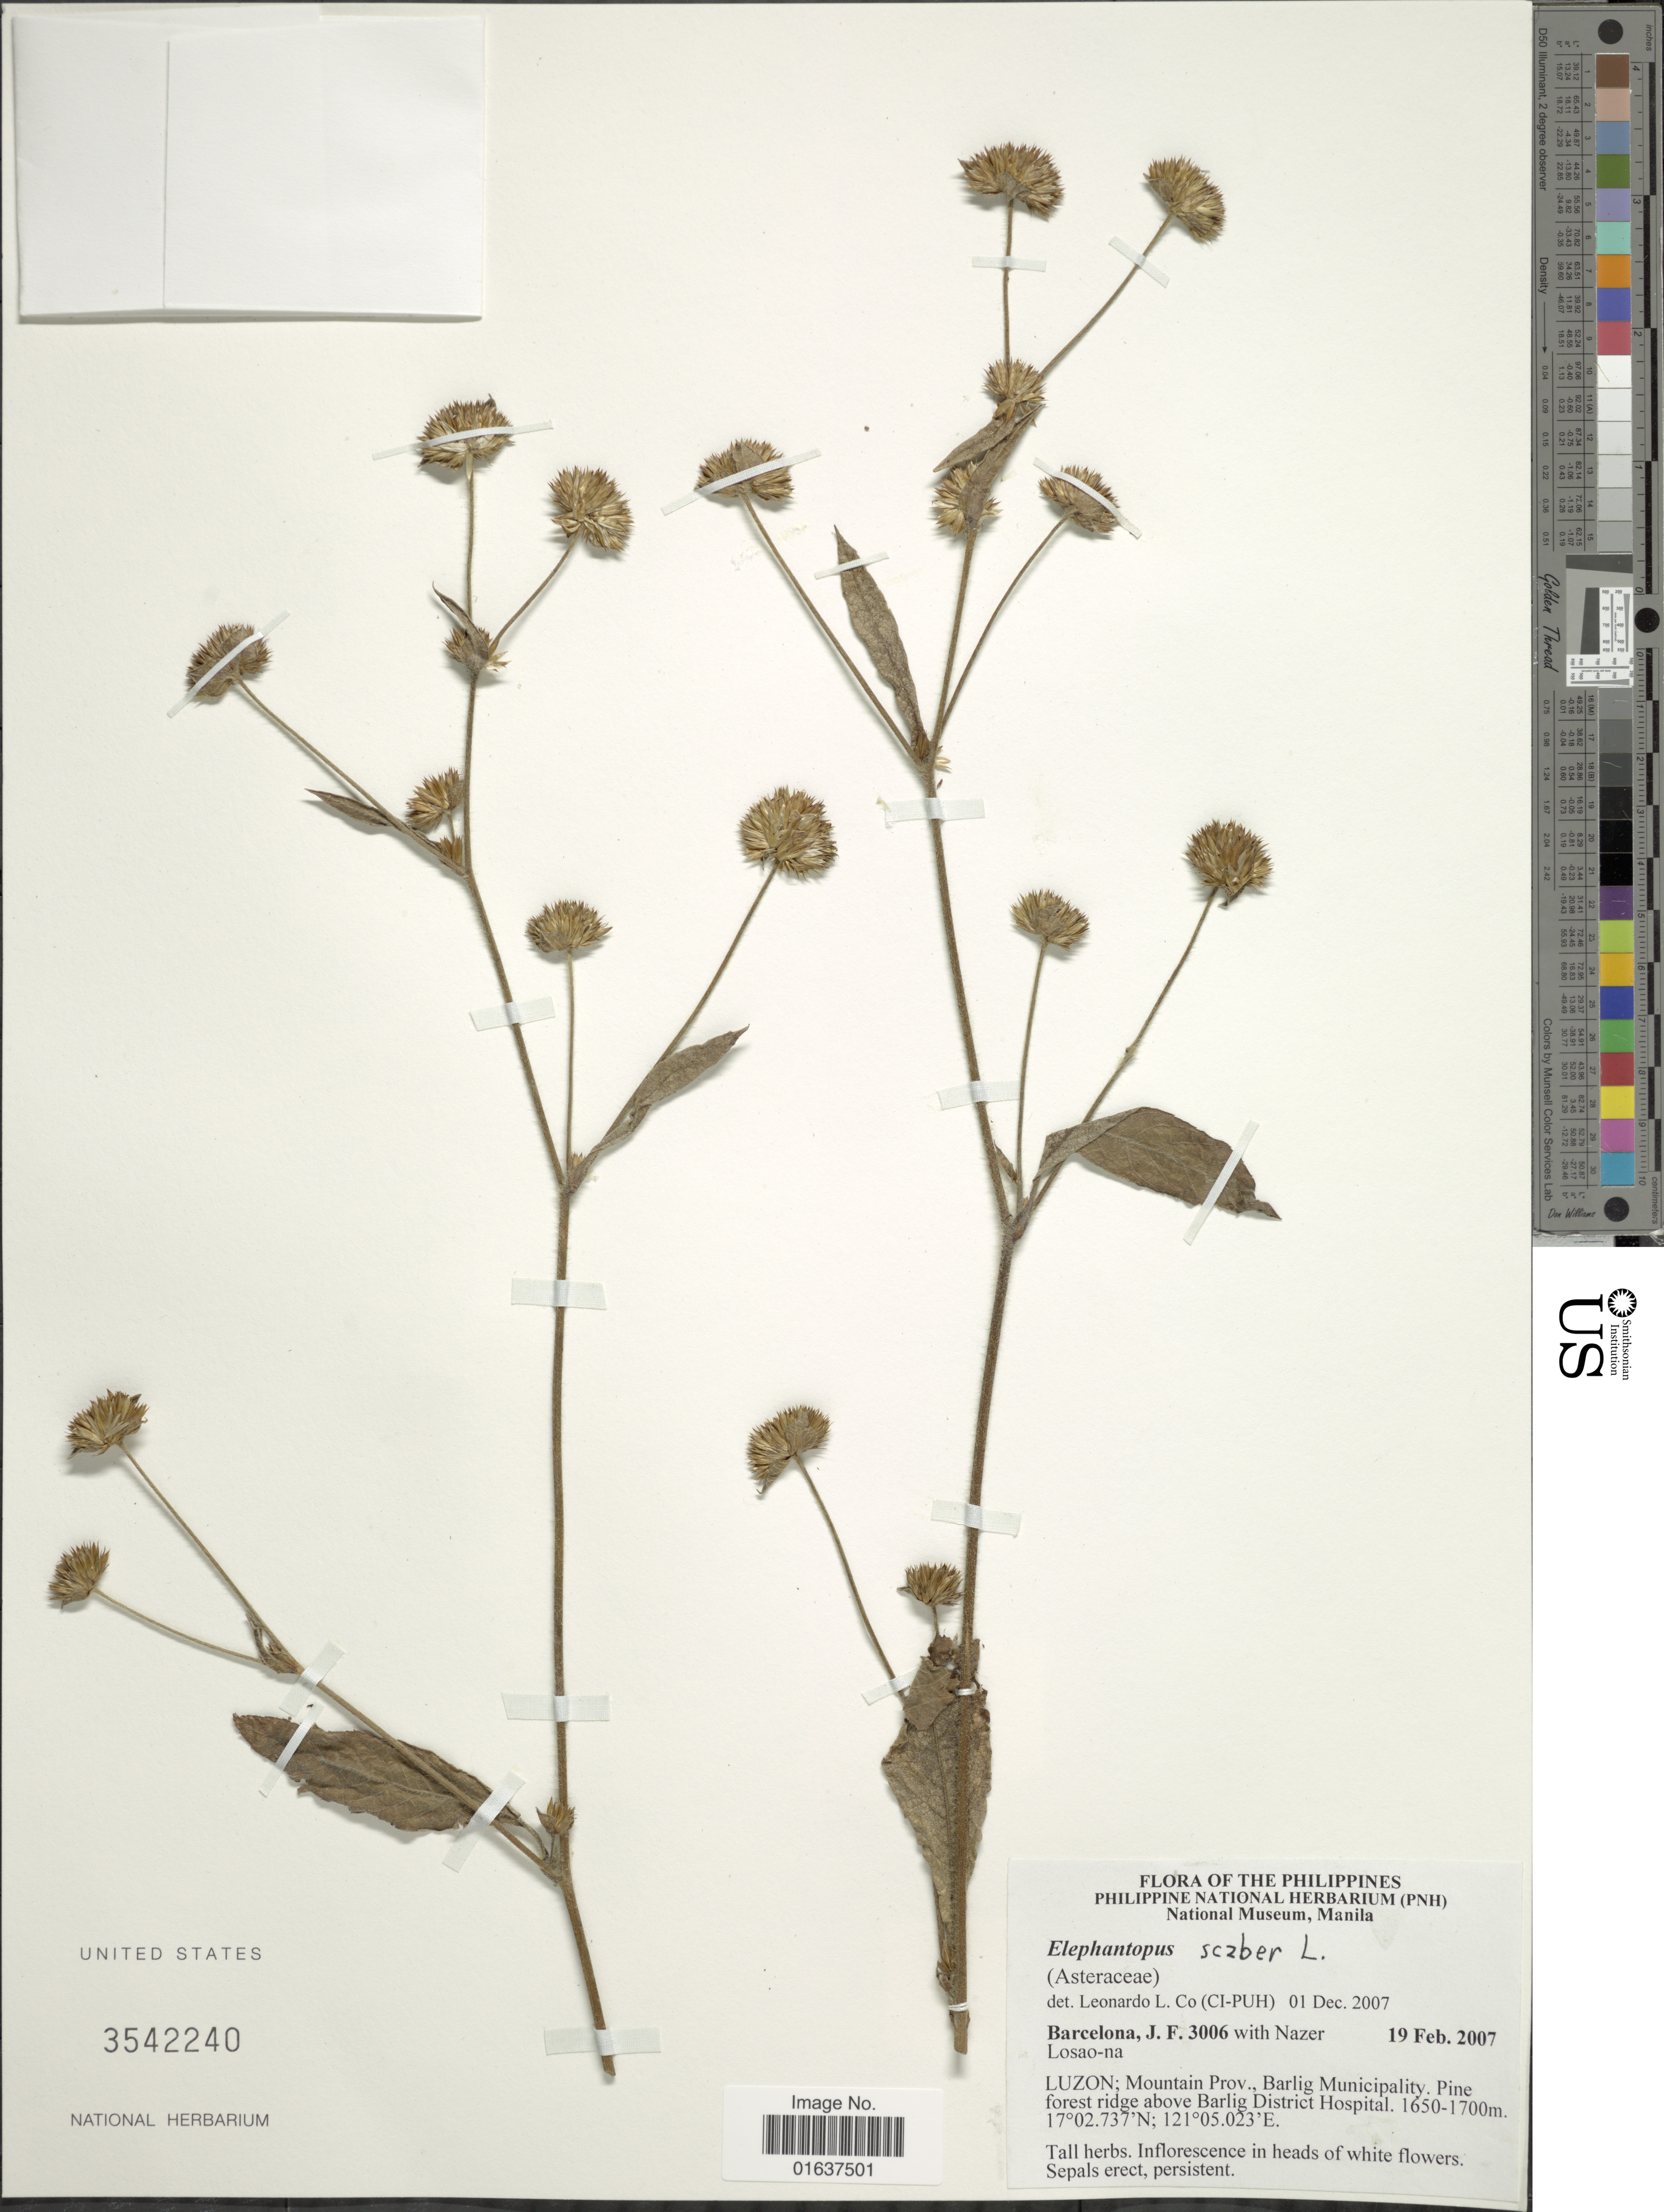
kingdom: Plantae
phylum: Tracheophyta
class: Magnoliopsida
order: Asterales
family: Asteraceae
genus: Elephantopus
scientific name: Elephantopus scaber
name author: L.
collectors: J. F. Barcelona & N. Losao-na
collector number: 3006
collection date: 2007-02-19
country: Philippines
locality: Luzon: Mountain Prov. Barlig Municipality, Pine forest ridge above Barlig District Hospital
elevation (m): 1650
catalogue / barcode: US 3542240